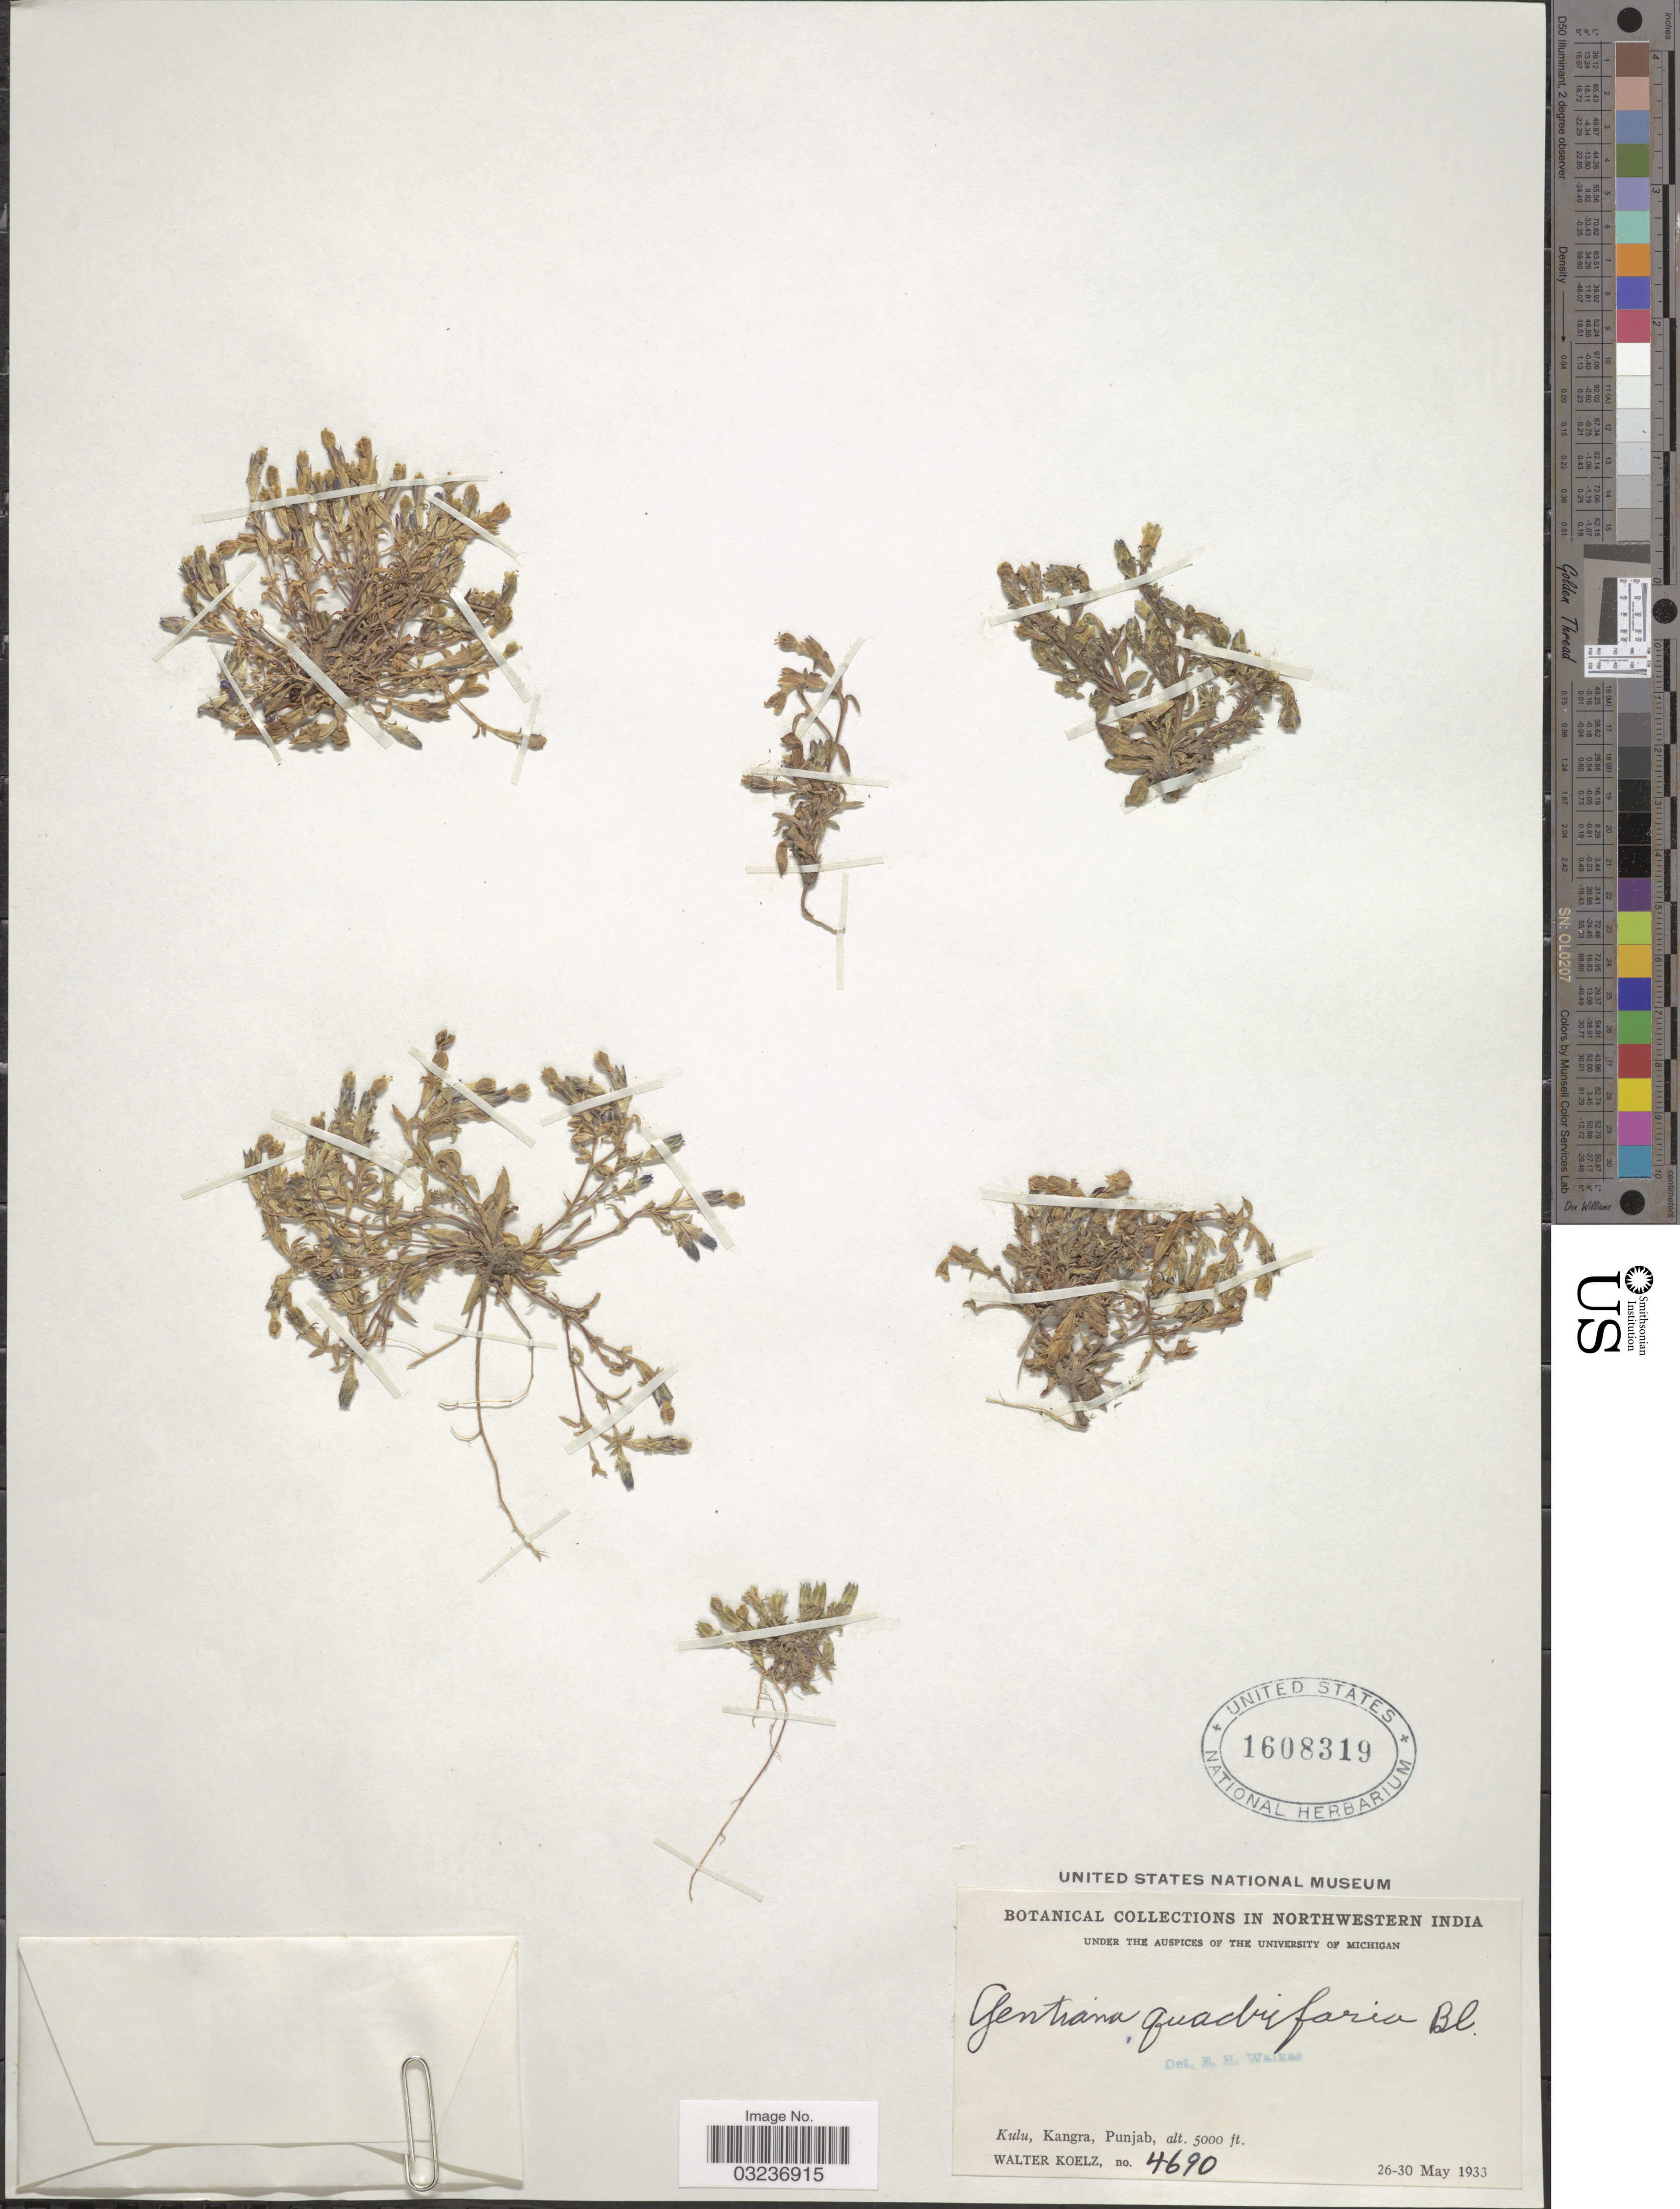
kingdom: Plantae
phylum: Tracheophyta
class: Magnoliopsida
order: Gentianales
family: Gentianaceae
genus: Gentiana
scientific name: Gentiana quadrifaria var. quadrifaria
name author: Blume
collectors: W. N. Koelz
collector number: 4690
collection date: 1933-05-26/1933-05-30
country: India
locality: Northwestern India, Kulu, Kangra, Punjab.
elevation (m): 1524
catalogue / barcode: US 1608319